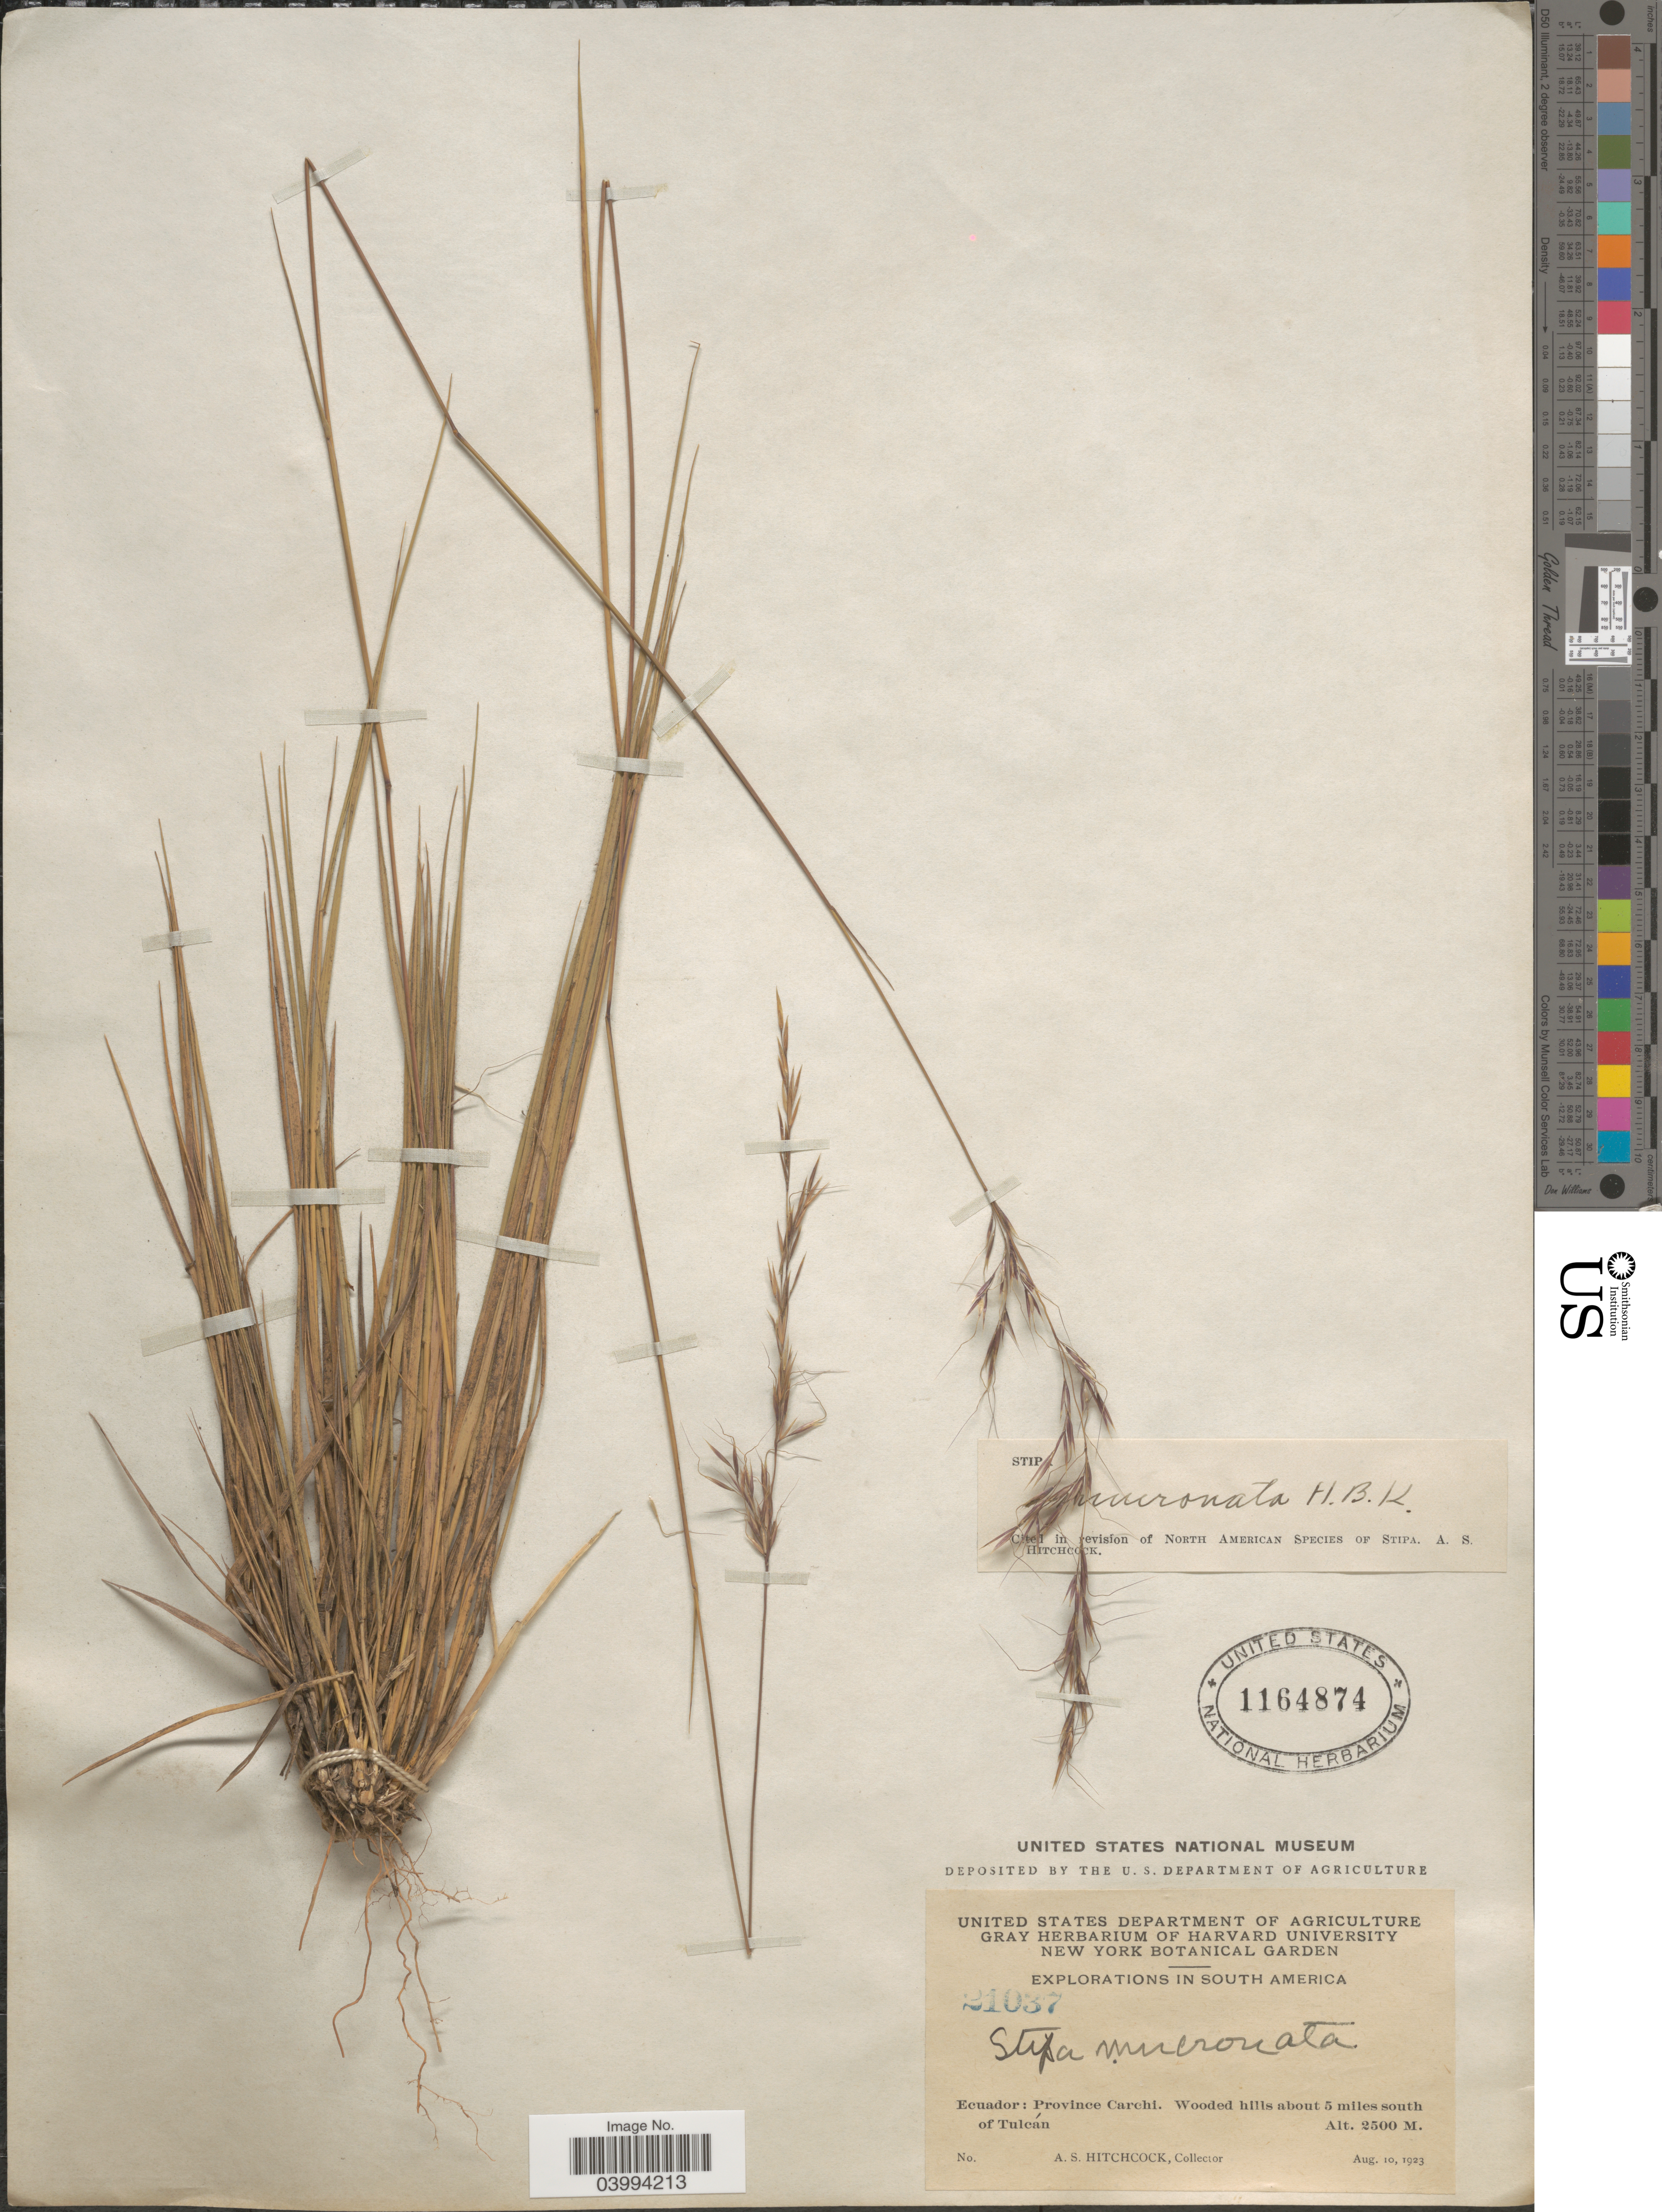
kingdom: Plantae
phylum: Tracheophyta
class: Liliopsida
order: Poales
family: Poaceae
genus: Nassella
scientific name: Nassella mucronata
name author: (Kunth) R.W. Pohl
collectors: A. S. Hitchcock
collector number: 21037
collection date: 1923-08-10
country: Ecuador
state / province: Carchi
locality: Wooded hills about 5 miles south of Tulcán.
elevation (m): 2500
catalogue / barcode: US 1164874